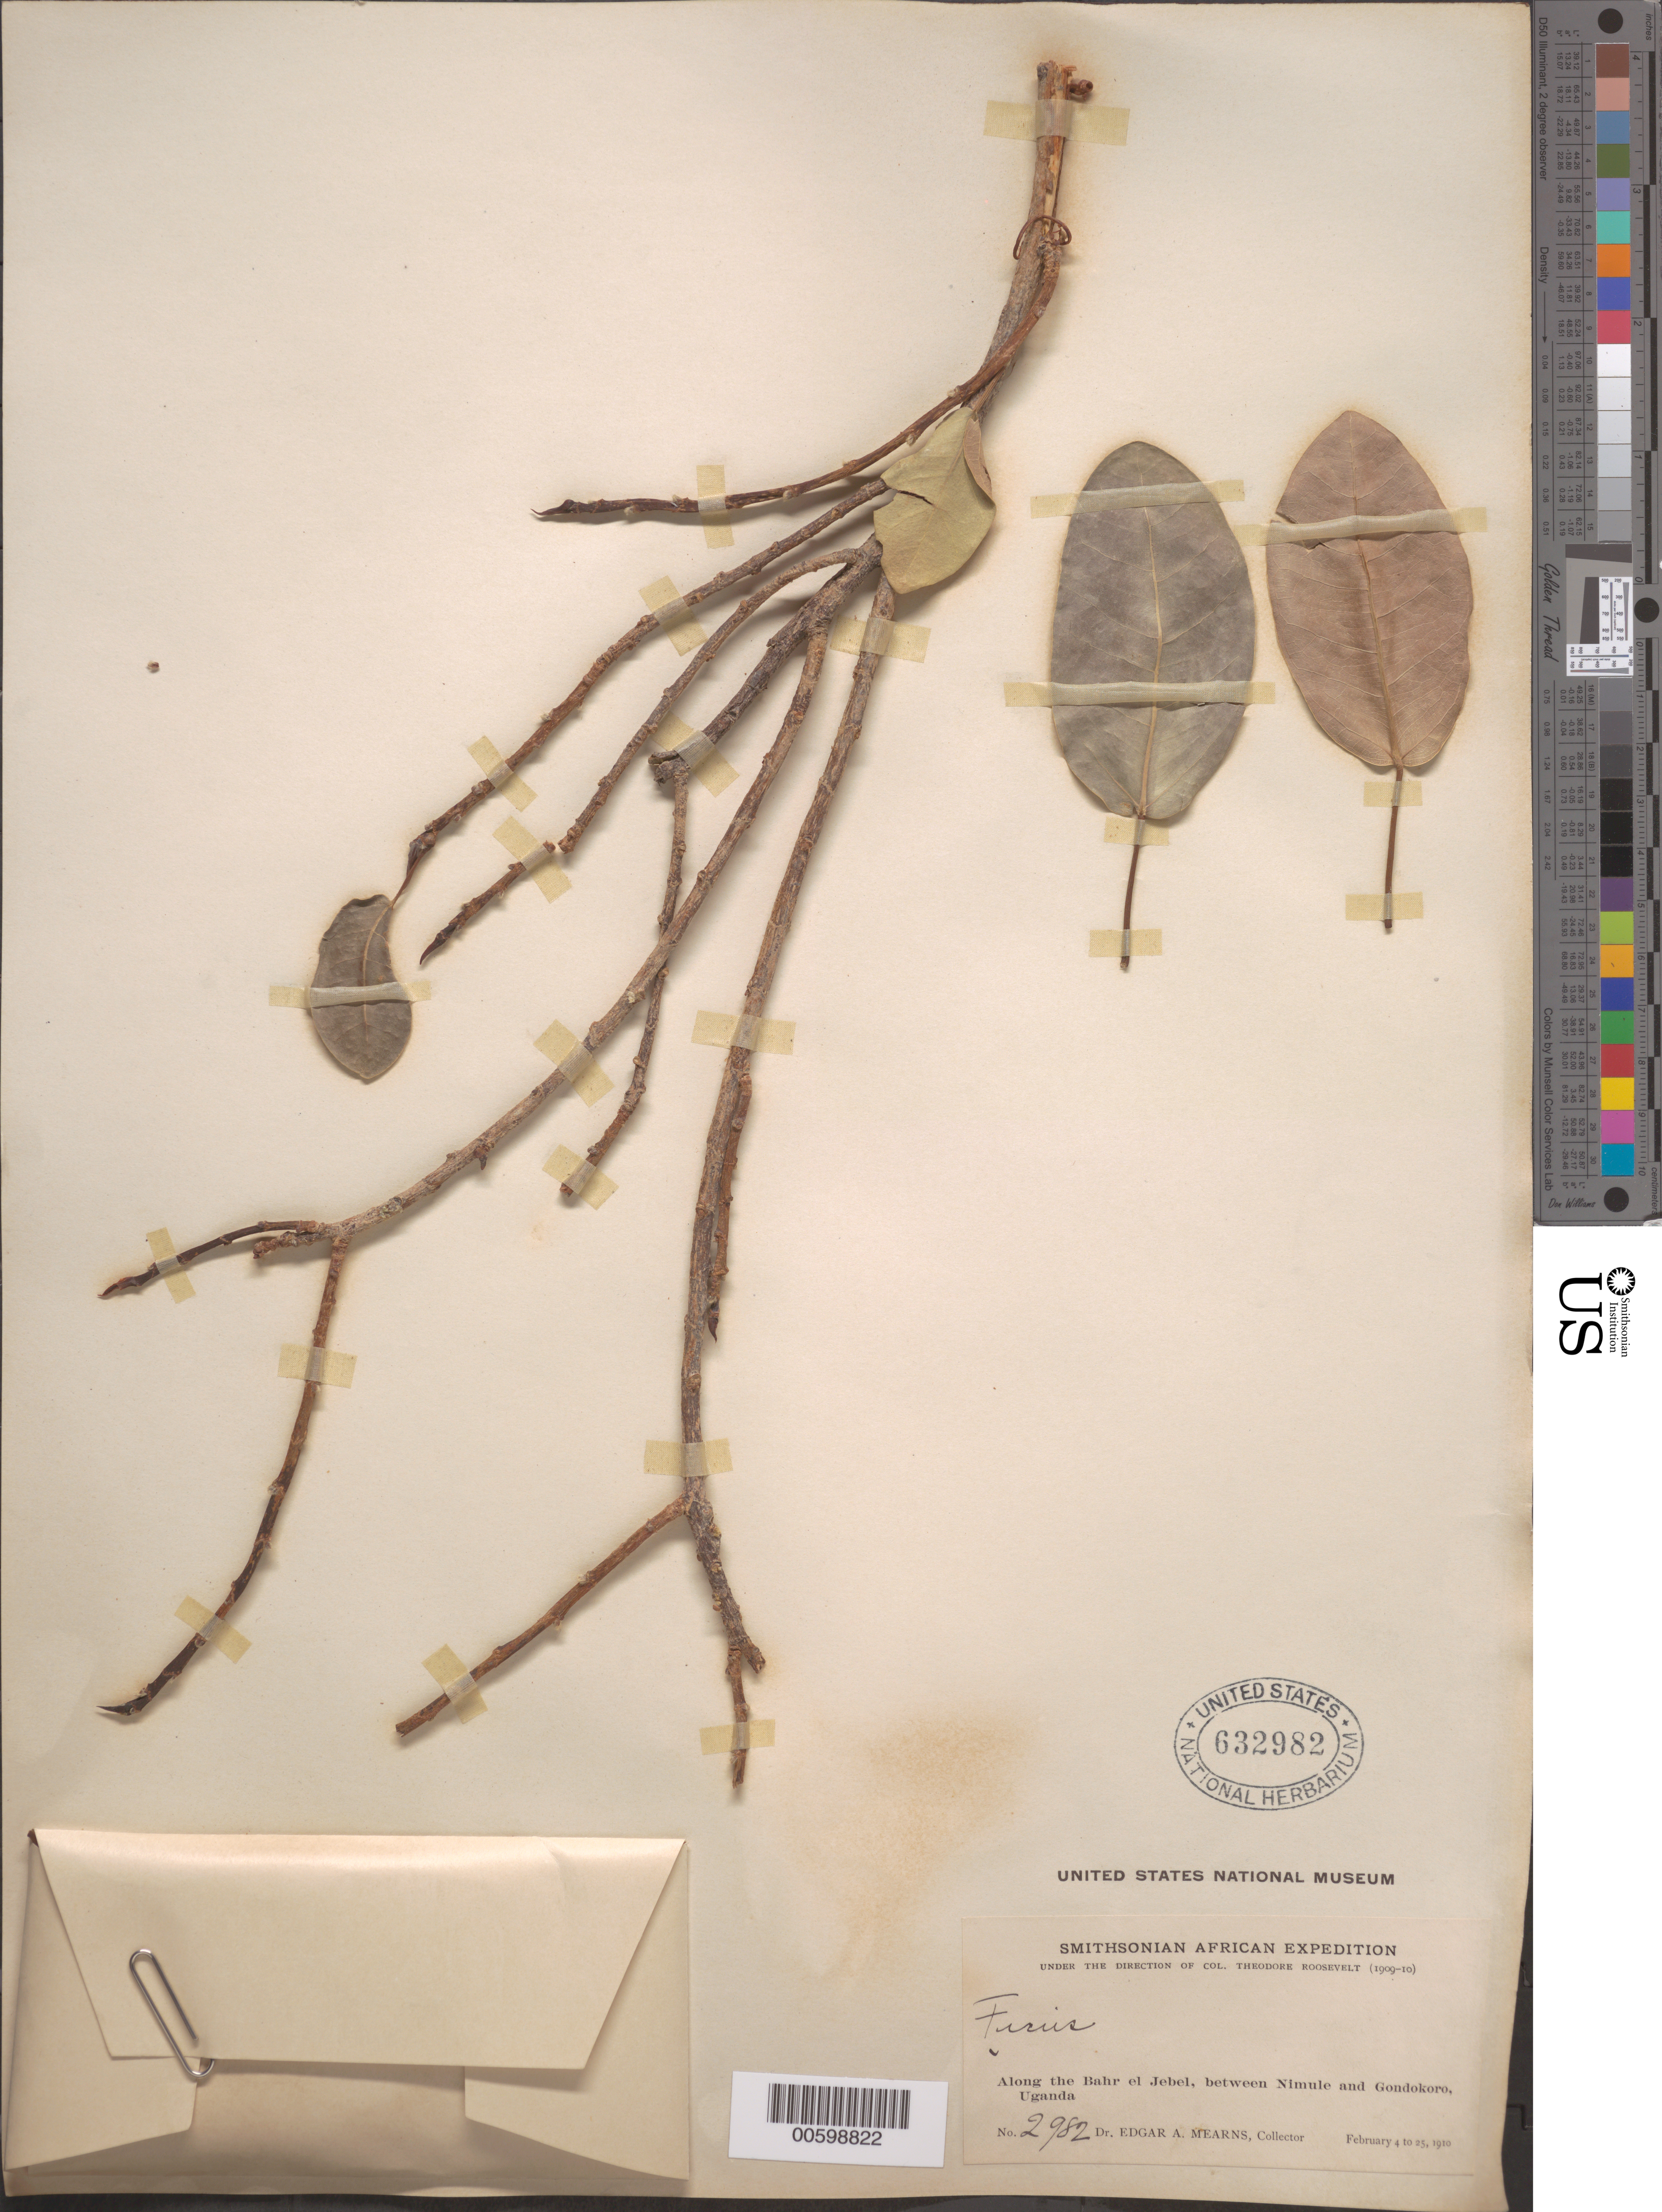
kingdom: Plantae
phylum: Tracheophyta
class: Magnoliopsida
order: Rosales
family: Moraceae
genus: Ficus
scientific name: Ficus sp.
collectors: E. A. Mearns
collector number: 2982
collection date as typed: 04 Feb 1910 to 25 Feb 1910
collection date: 1910-02-04/1910-02-25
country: South Sudan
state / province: Central Equatoria / Eastern Equatoria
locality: Along the Bahr el Jebel, between Nimule and Gondokoro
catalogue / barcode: US 632982